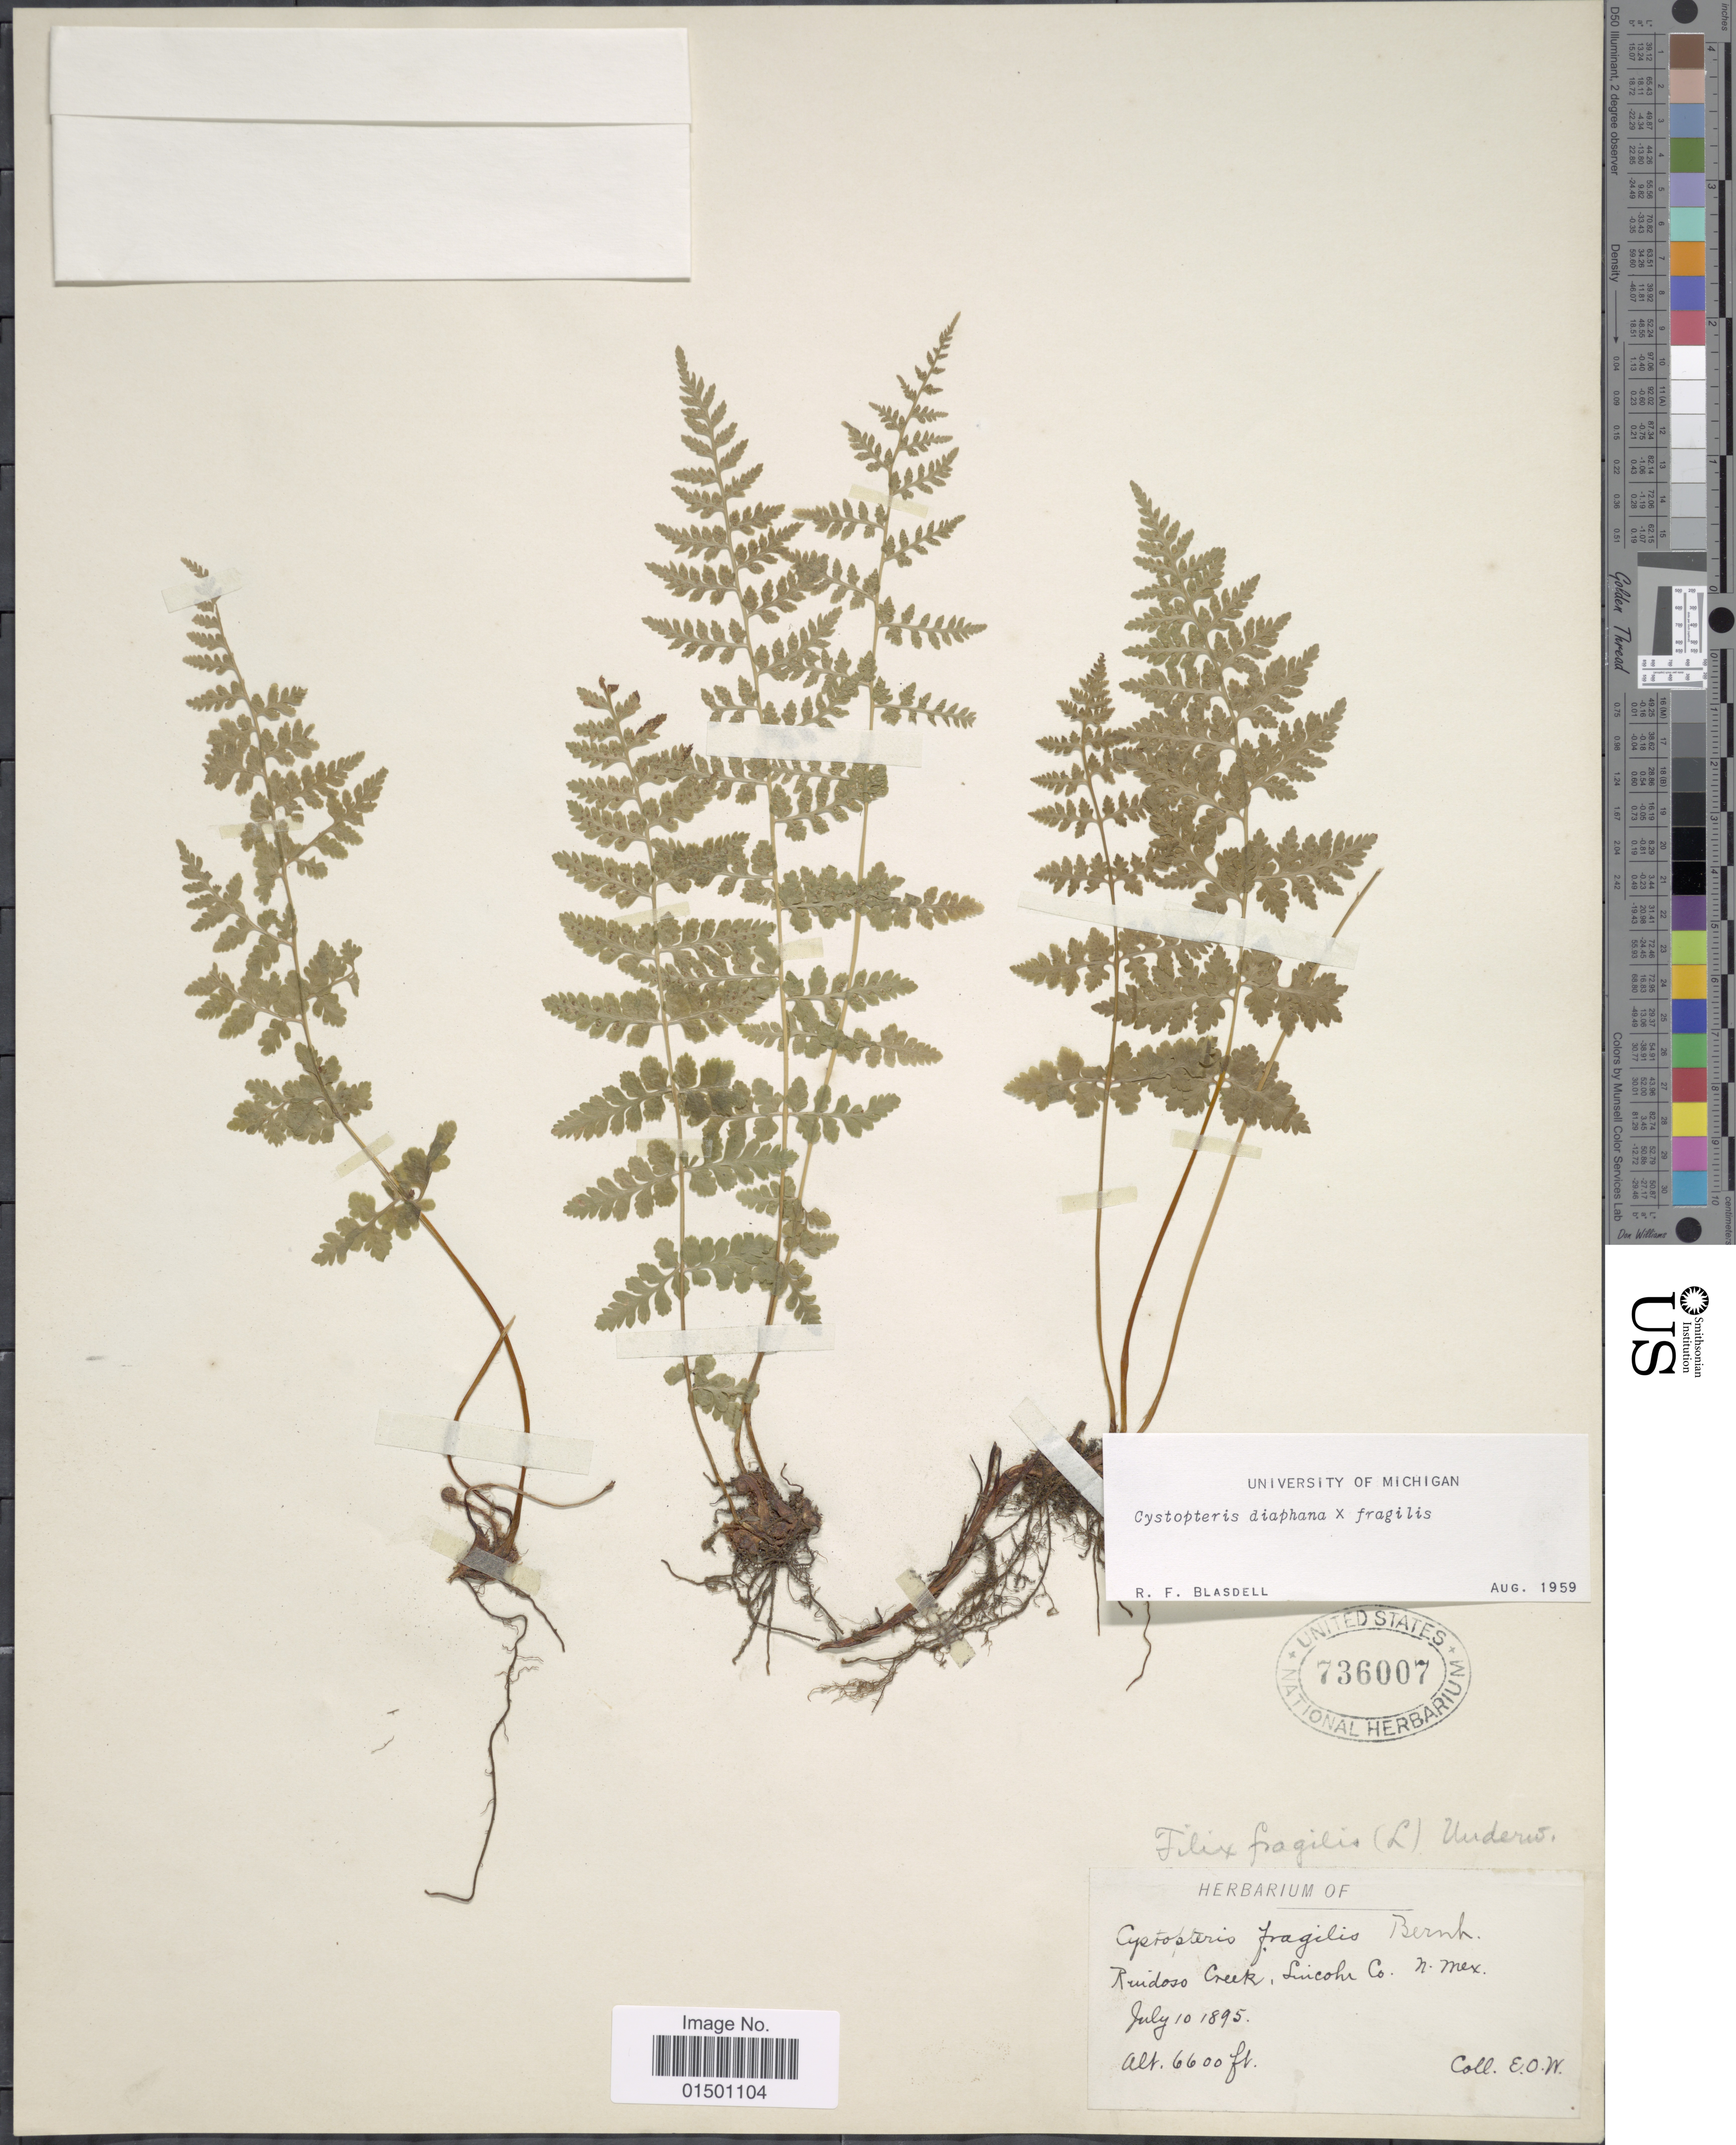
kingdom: Plantae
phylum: Tracheophyta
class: Polypodiopsida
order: Polypodiales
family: Cystopteridaceae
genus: Cystopteris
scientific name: Cystopteris diaphana x C. fragilis (L.) Bernh.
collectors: E. O. Wooton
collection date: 1895-07-10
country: United States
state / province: New Mexico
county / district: Lincoln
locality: Ruidoso Creek,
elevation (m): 2012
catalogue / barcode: US 736007